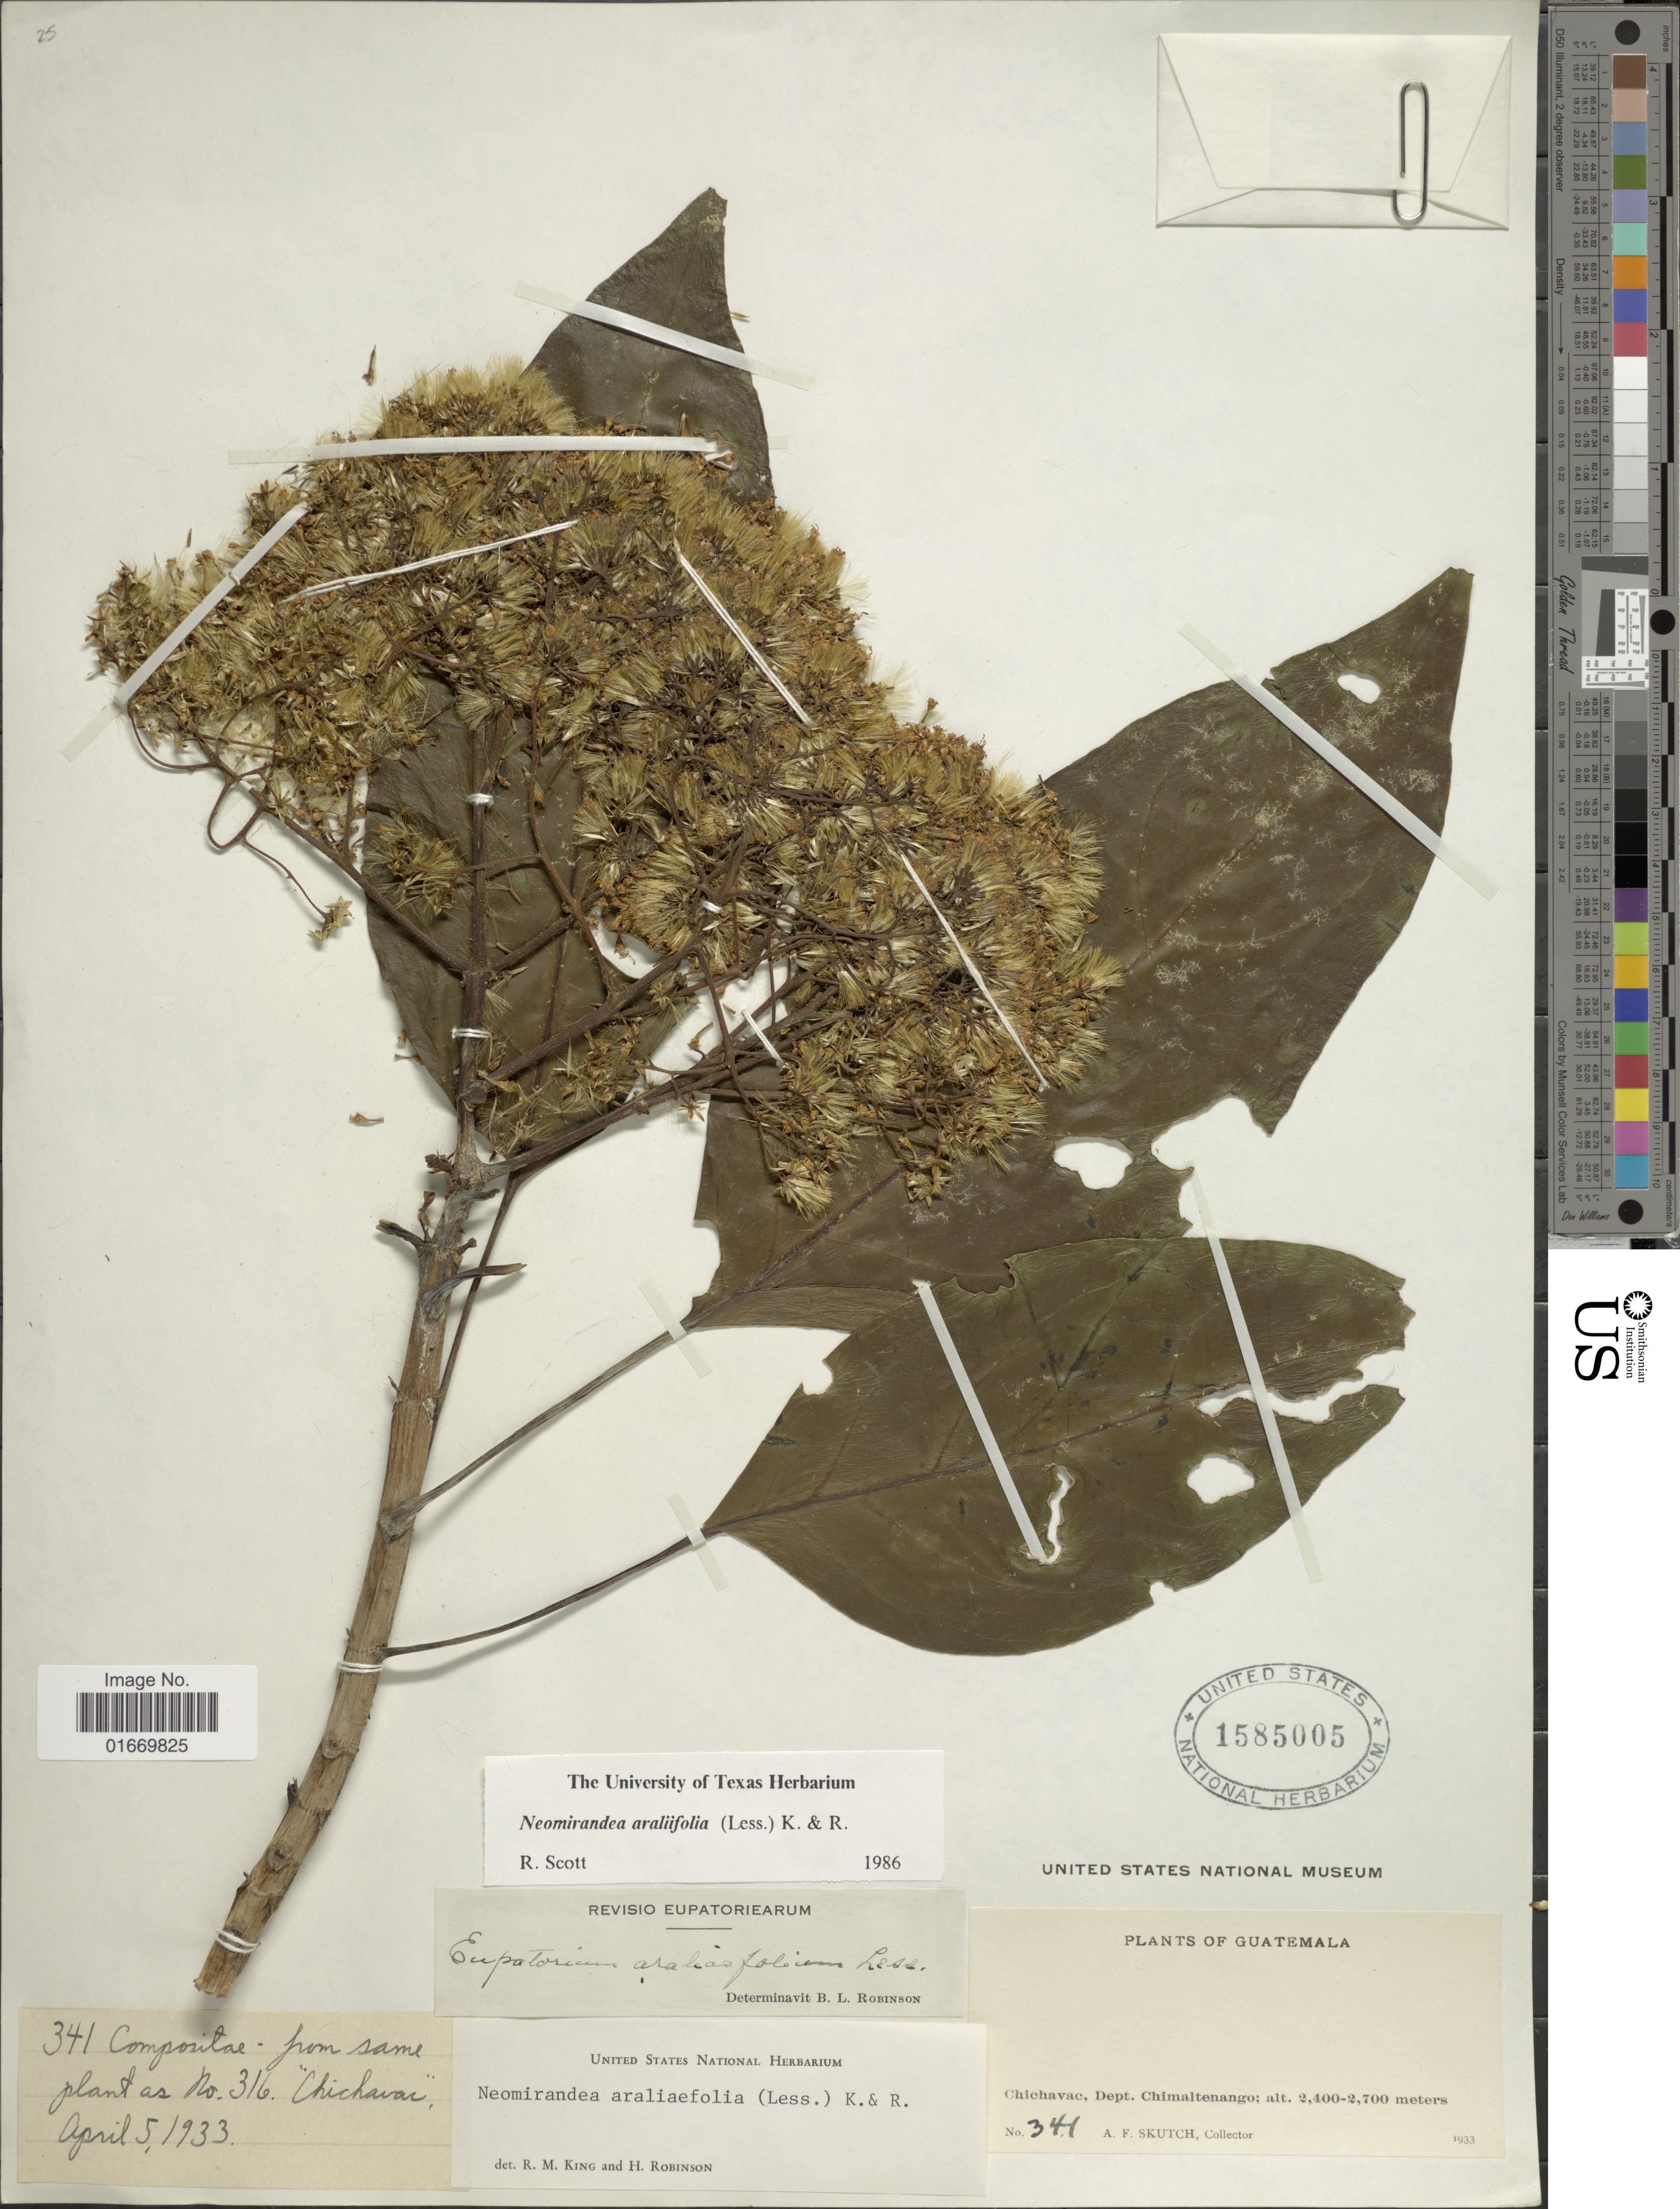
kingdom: Plantae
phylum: Tracheophyta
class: Magnoliopsida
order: Asterales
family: Asteraceae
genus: Neomirandea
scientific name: Neomirandea araliaefolia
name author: (Less.) R.M. King & H. Rob.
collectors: A. F. Skutch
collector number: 341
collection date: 1933-04-05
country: Guatemala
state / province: Chimaltenango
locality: Chichavac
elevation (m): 2400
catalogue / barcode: US 1585005